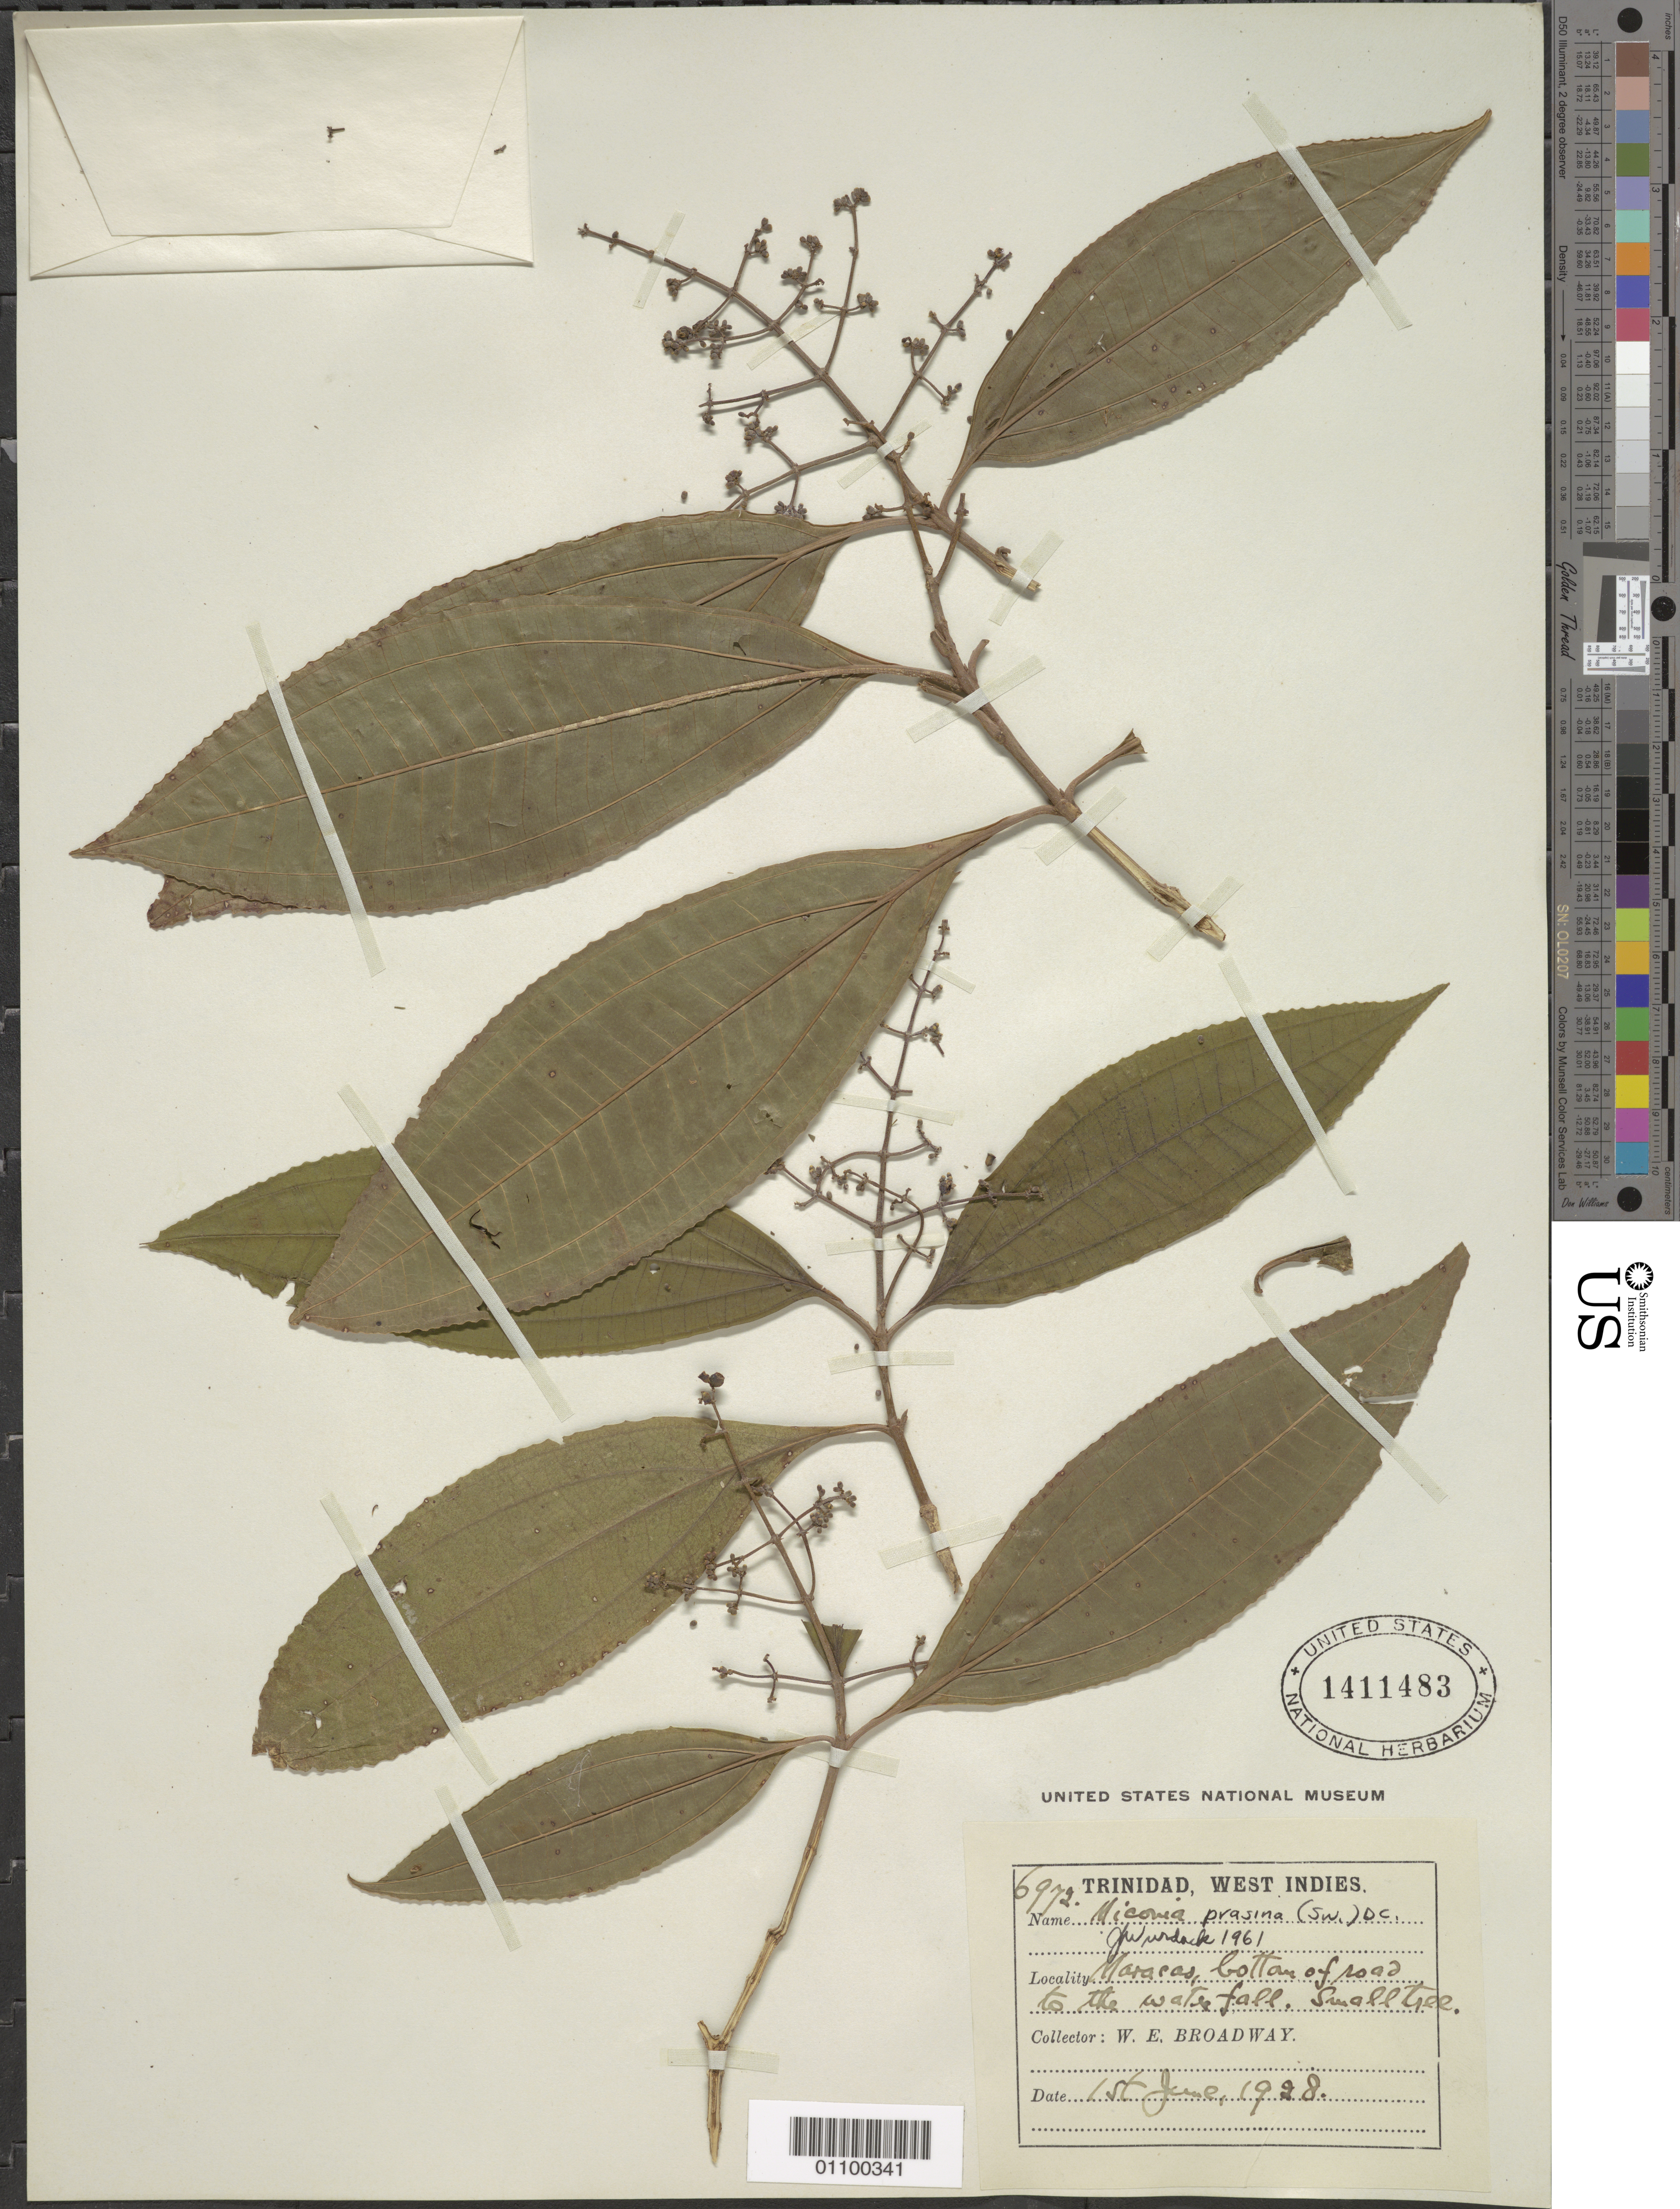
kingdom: Plantae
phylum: Tracheophyta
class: Magnoliopsida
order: Myrtales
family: Melastomataceae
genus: Miconia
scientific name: Miconia prasina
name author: (Sw.) DC.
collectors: W. E. Broadway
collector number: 6972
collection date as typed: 01 Jun 1928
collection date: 1928-06-01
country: Trinidad and Tobago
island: Trinidad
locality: Maracas, bottom of road to the waterfall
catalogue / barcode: US 1411483